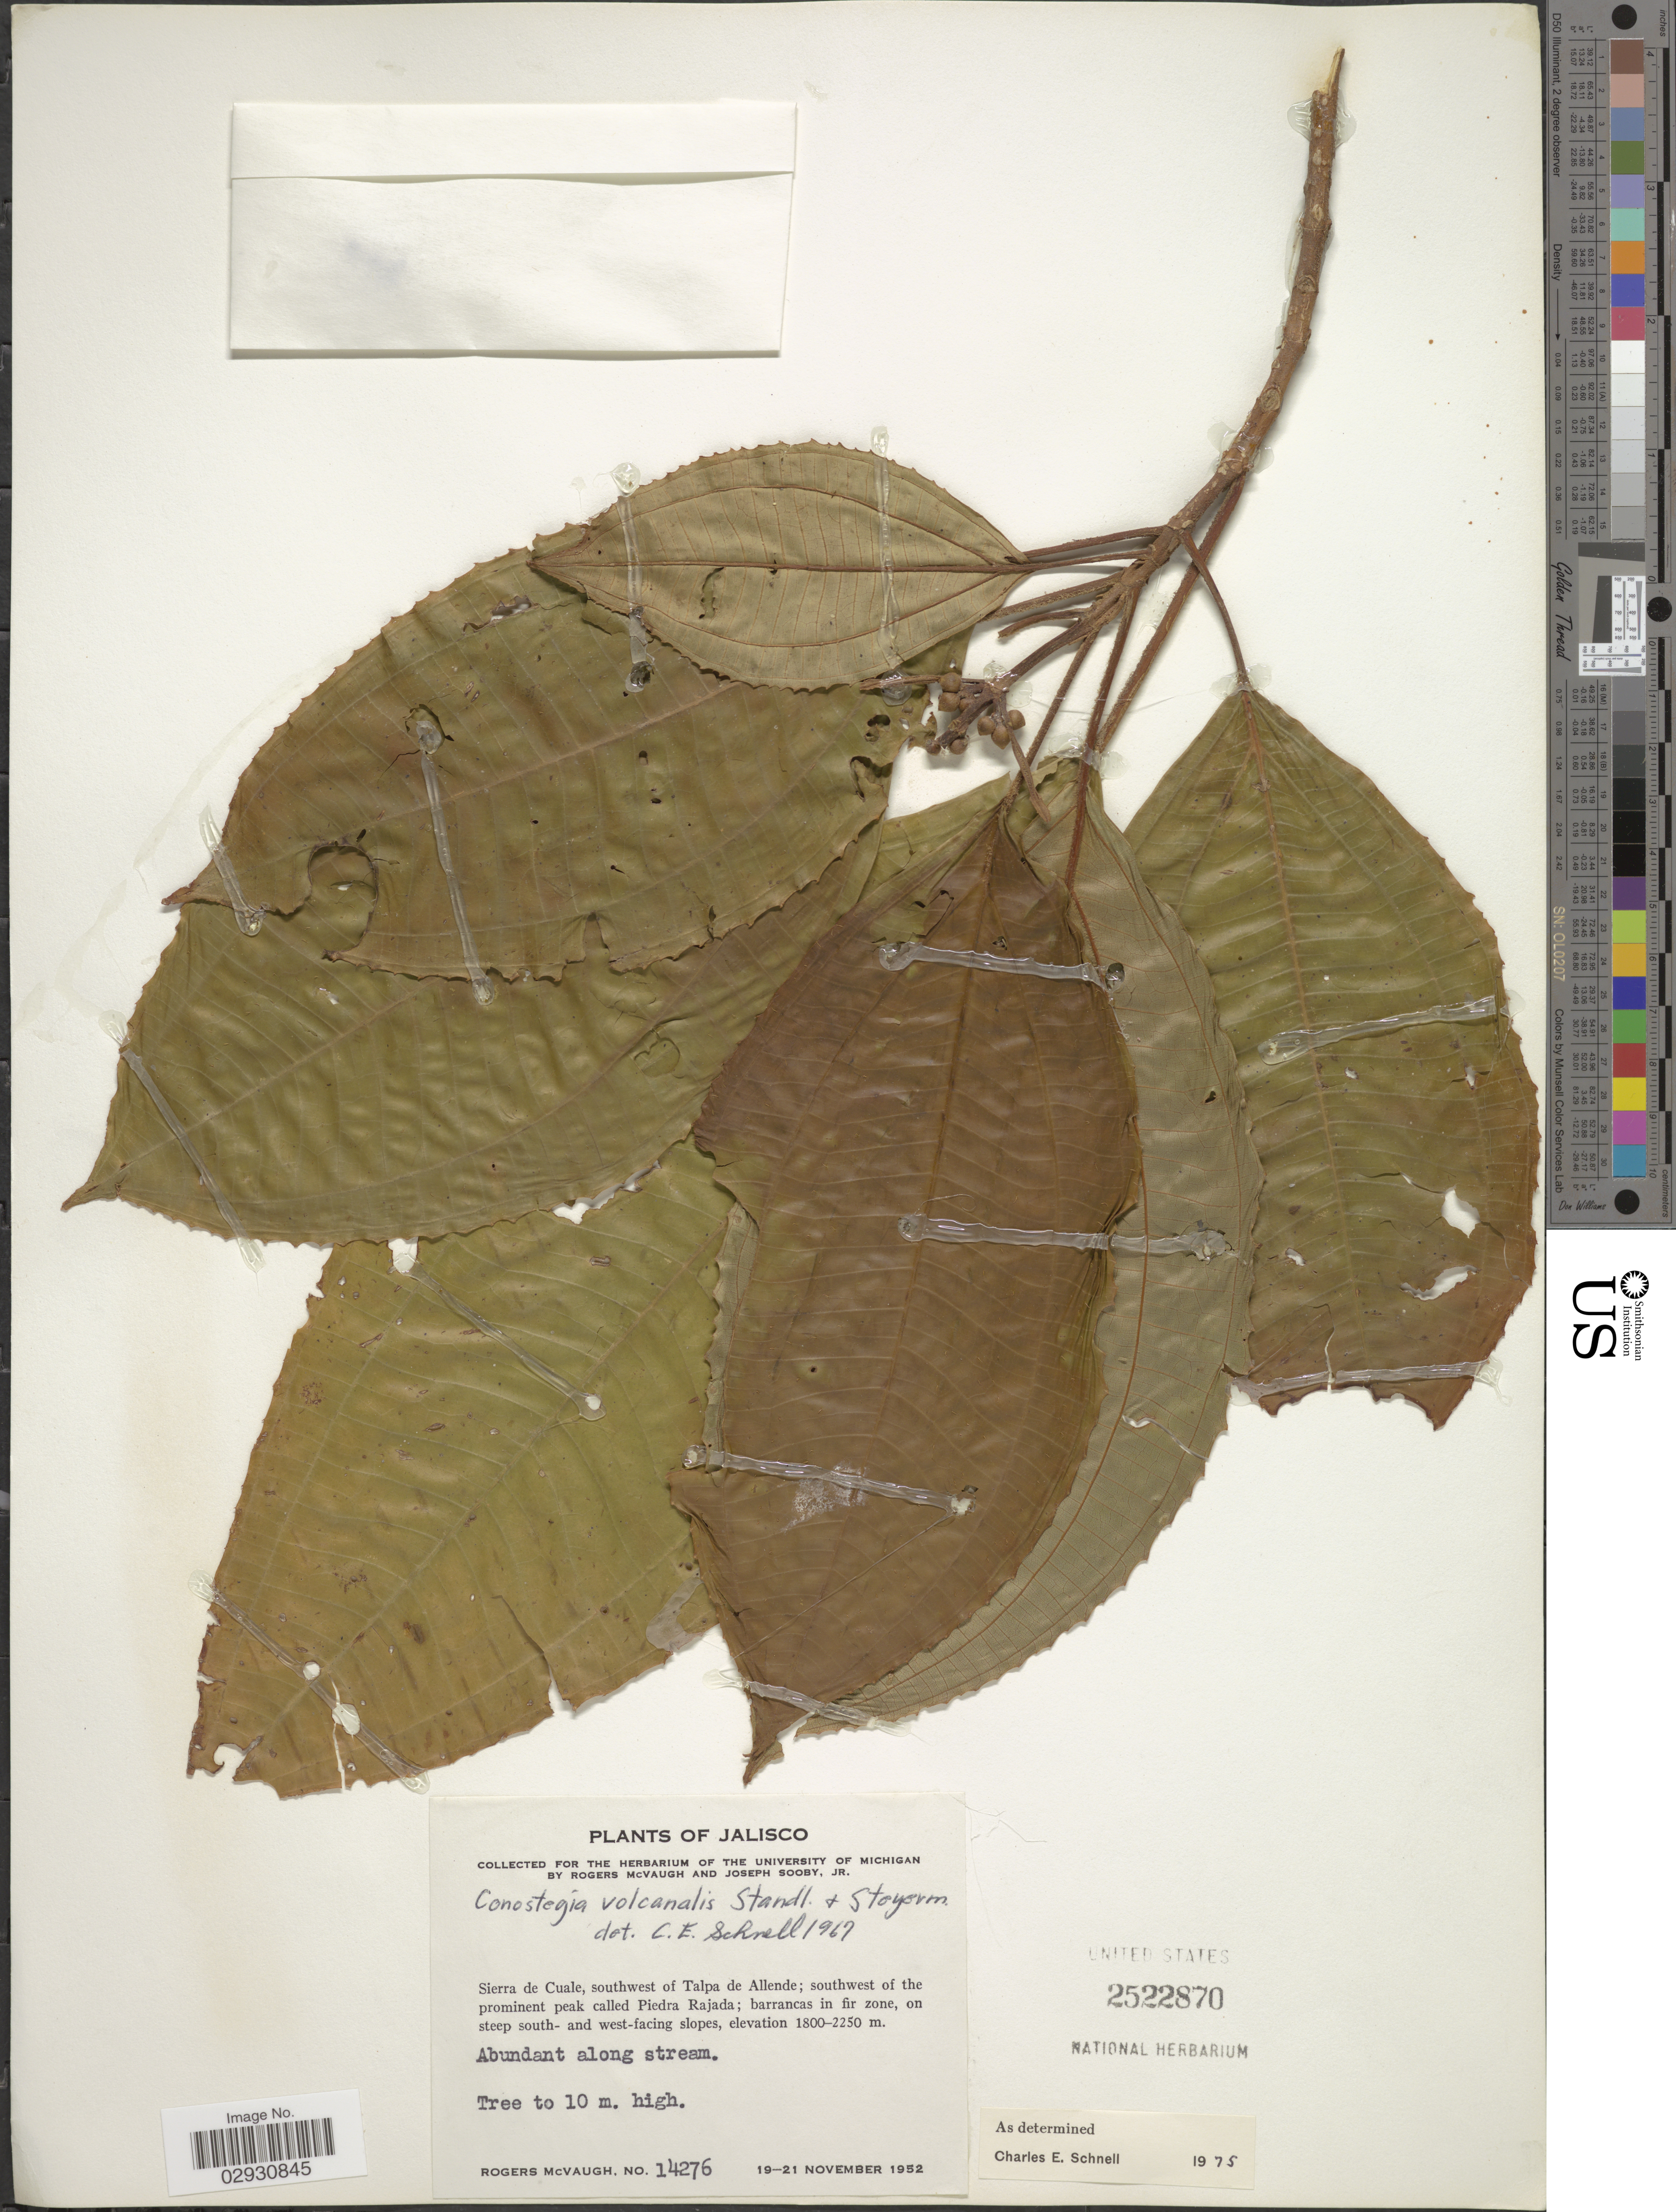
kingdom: Plantae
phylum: Tracheophyta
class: Magnoliopsida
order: Myrtales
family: Melastomataceae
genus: Conostegia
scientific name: Conostegia volcanalis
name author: Standl. & Steyerm.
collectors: R. McVaugh & J. Sooby Jr.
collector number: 14276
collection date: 1952-11-19/1952-11-21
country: Mexico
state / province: Jalisco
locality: Sierra de Cuale, southwest of Talpa de Allende; southwest of the prominent peak called Piedra Rajada; barrancas in fir zone, on steep south- and west-facing slopes.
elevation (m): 1800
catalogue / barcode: US 2522870